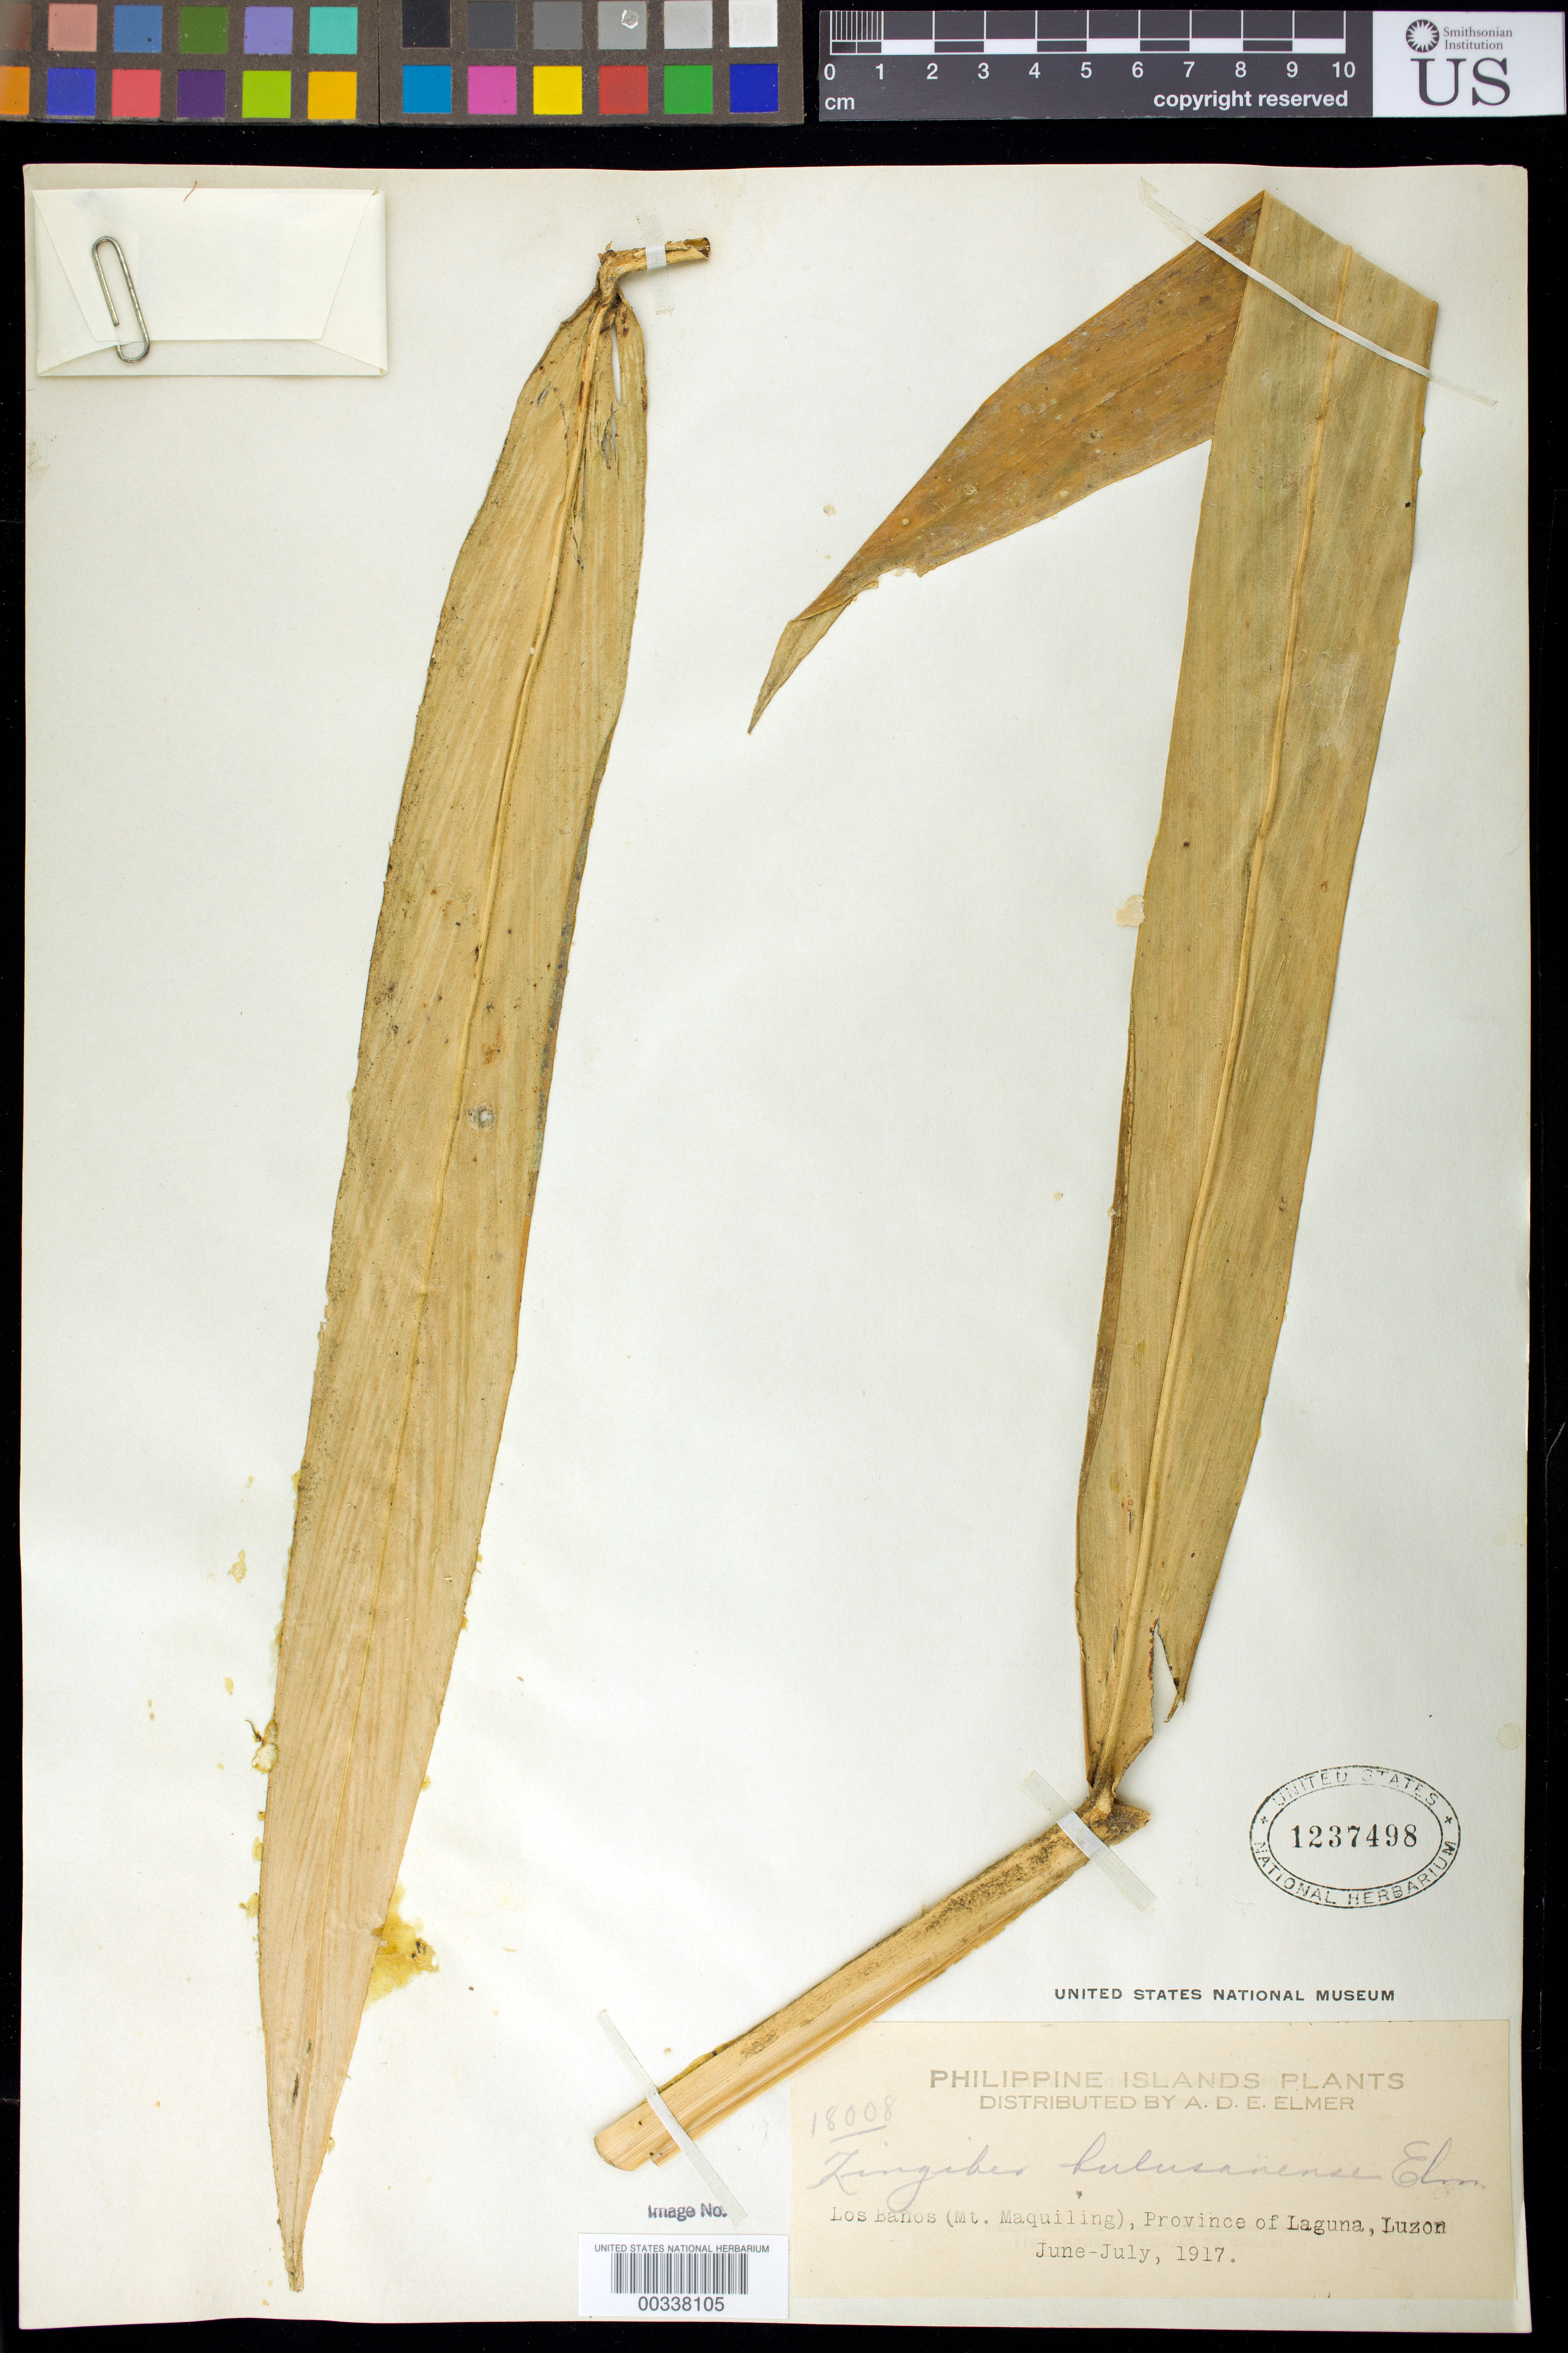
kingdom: Plantae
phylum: Tracheophyta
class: Liliopsida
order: Zingiberales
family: Zingiberaceae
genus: Zingiber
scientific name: Zingiber bulusanense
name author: Elmer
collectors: A. D. E. Elmer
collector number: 18008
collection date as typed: Jun 1917 to -- Jul 1917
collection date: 1917-06/1917-07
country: Philippines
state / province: Calabarzon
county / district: Laguna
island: Luzon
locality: Los banos (mt maquiling)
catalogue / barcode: US 1237498